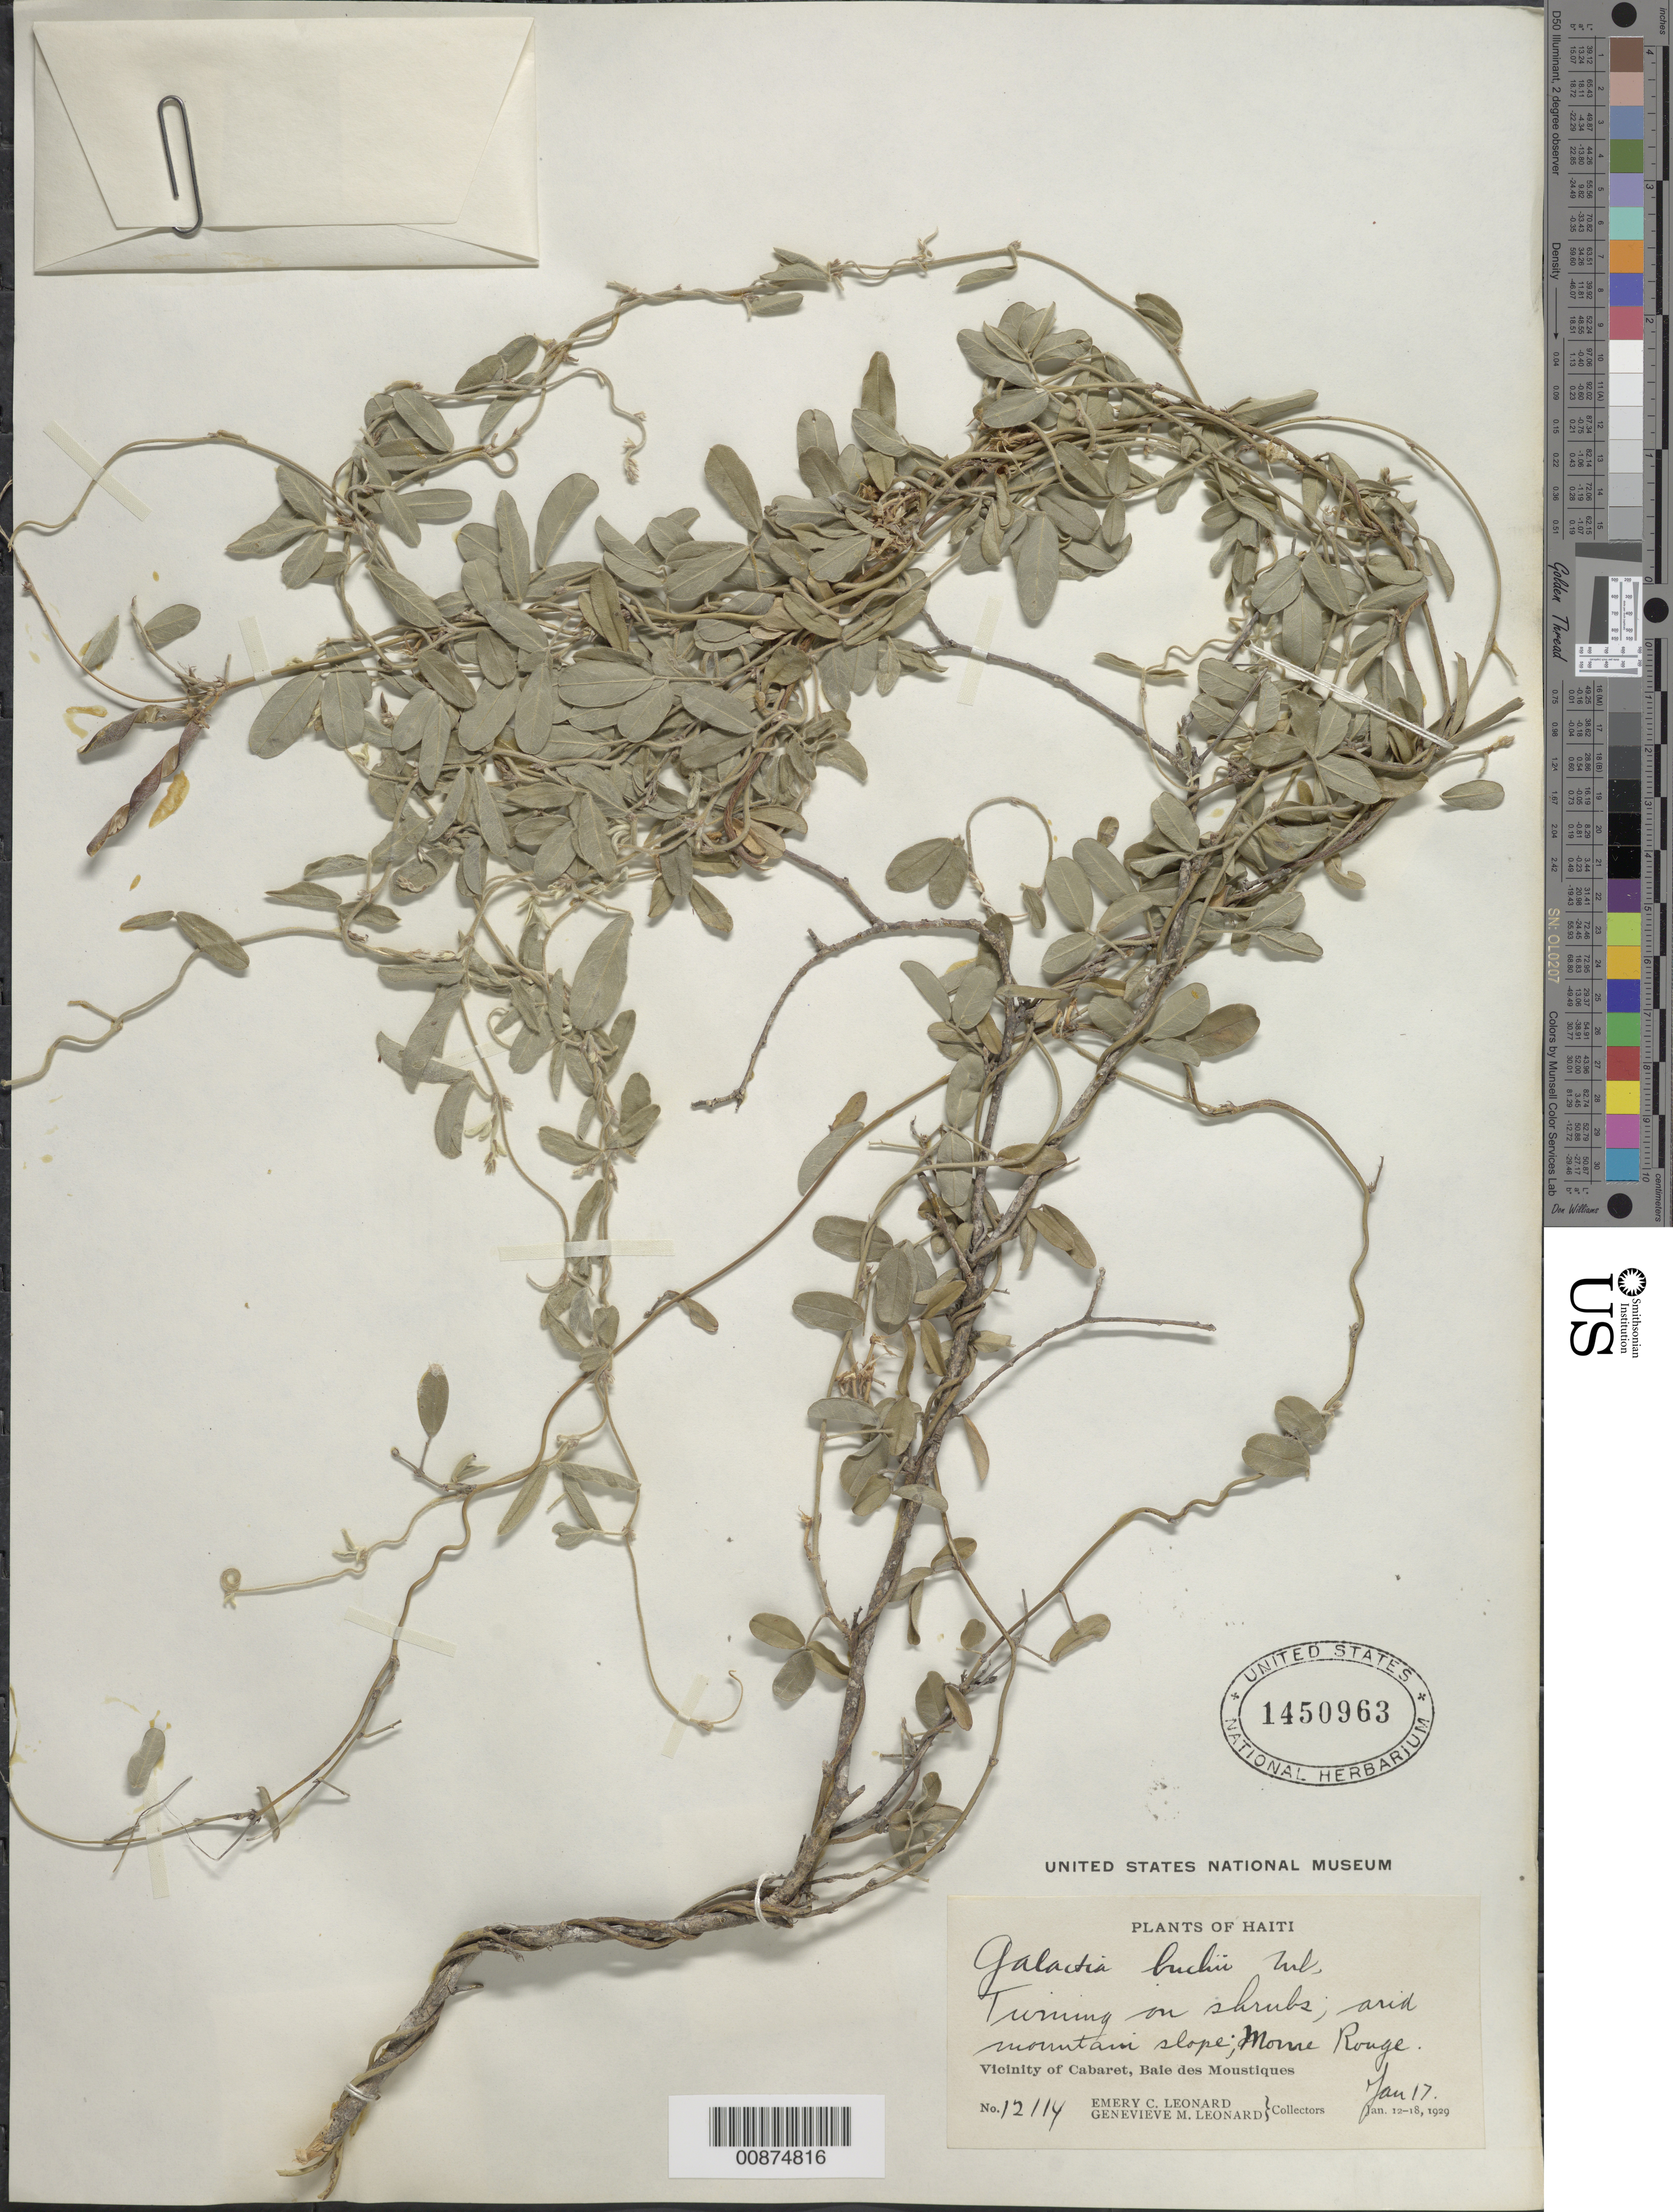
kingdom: Plantae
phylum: Tracheophyta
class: Magnoliopsida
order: Fabales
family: Fabaceae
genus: Galactia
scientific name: Galactia buchii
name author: Urb.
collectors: E. C. Leonard & G. M. Leonard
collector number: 12114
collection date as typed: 17 Jan 1929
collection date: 1929-01-17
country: Haiti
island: Hispaniola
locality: Morne Rouge. Vicinity of Cabaret, Baie des Moustiques.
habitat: Twining on shrubs; arid mountain slope.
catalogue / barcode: US 1450963